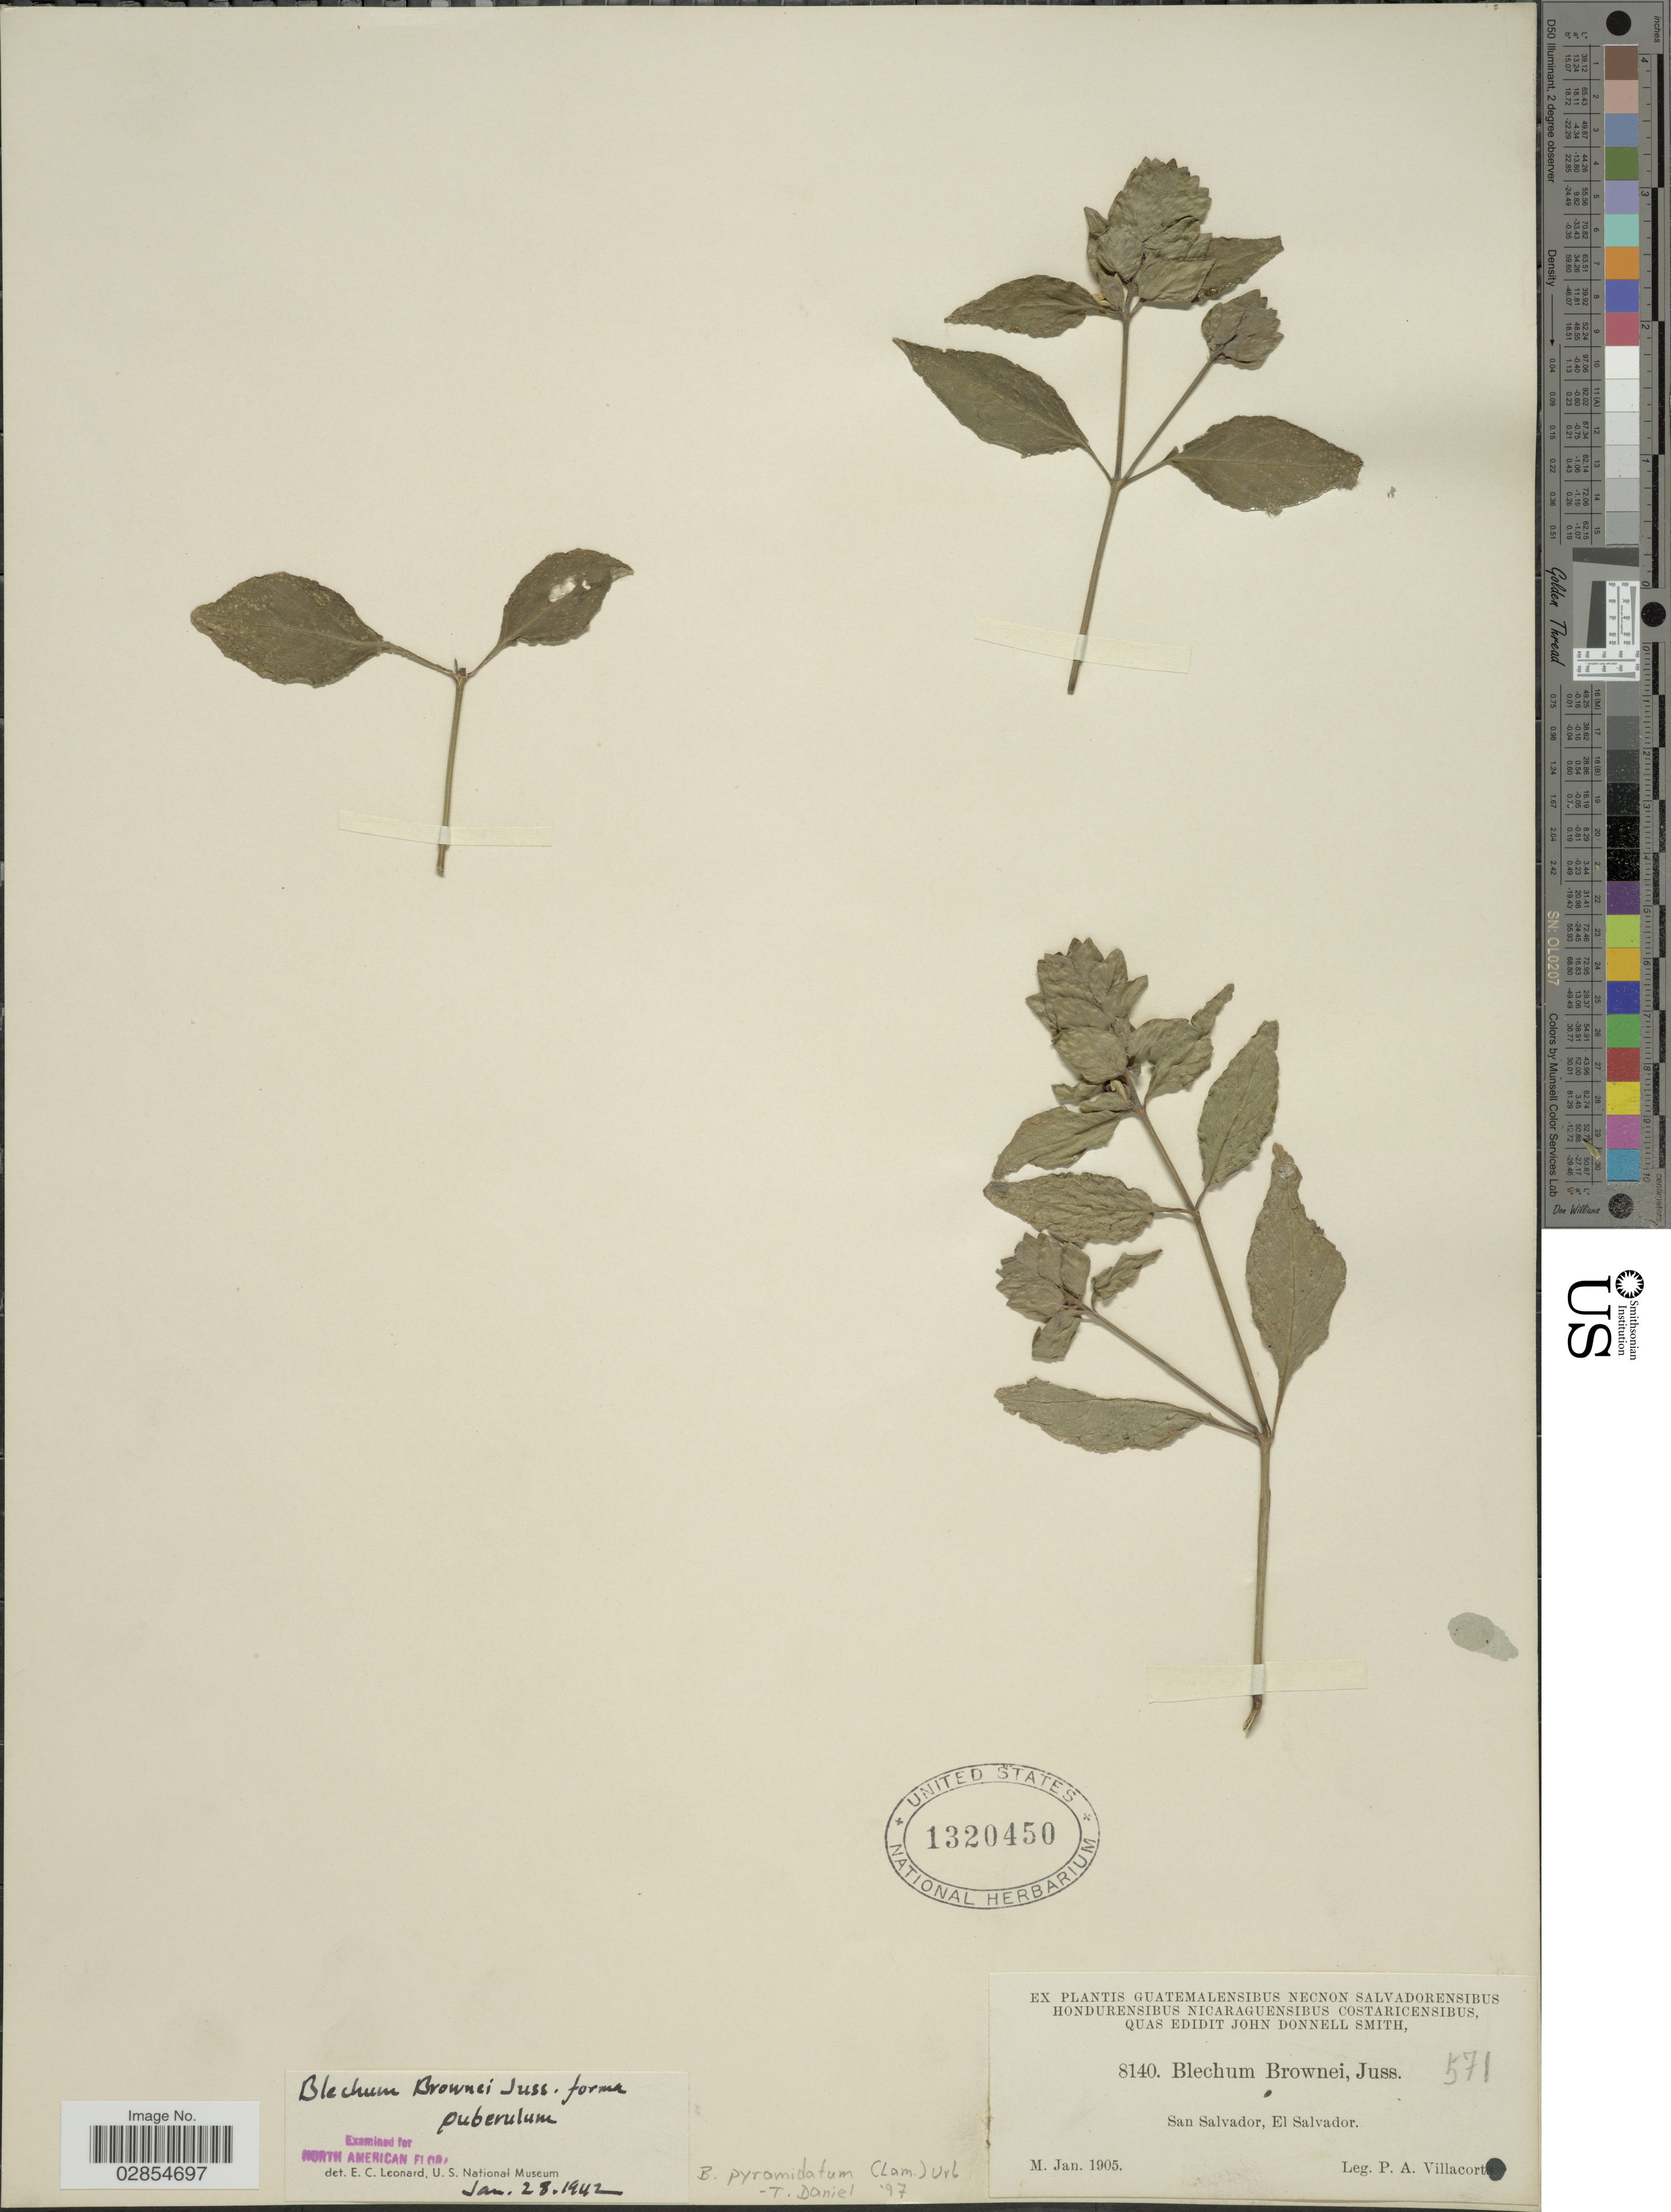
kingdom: Plantae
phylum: Tracheophyta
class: Magnoliopsida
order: Lamiales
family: Acanthaceae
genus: Blechum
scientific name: Blechum pyramidatum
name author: (Lam.) Urb.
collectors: P. Villacres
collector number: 8140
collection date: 1905-01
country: El Salvador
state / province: San Salvador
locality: San Salvador.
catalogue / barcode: US 1320450